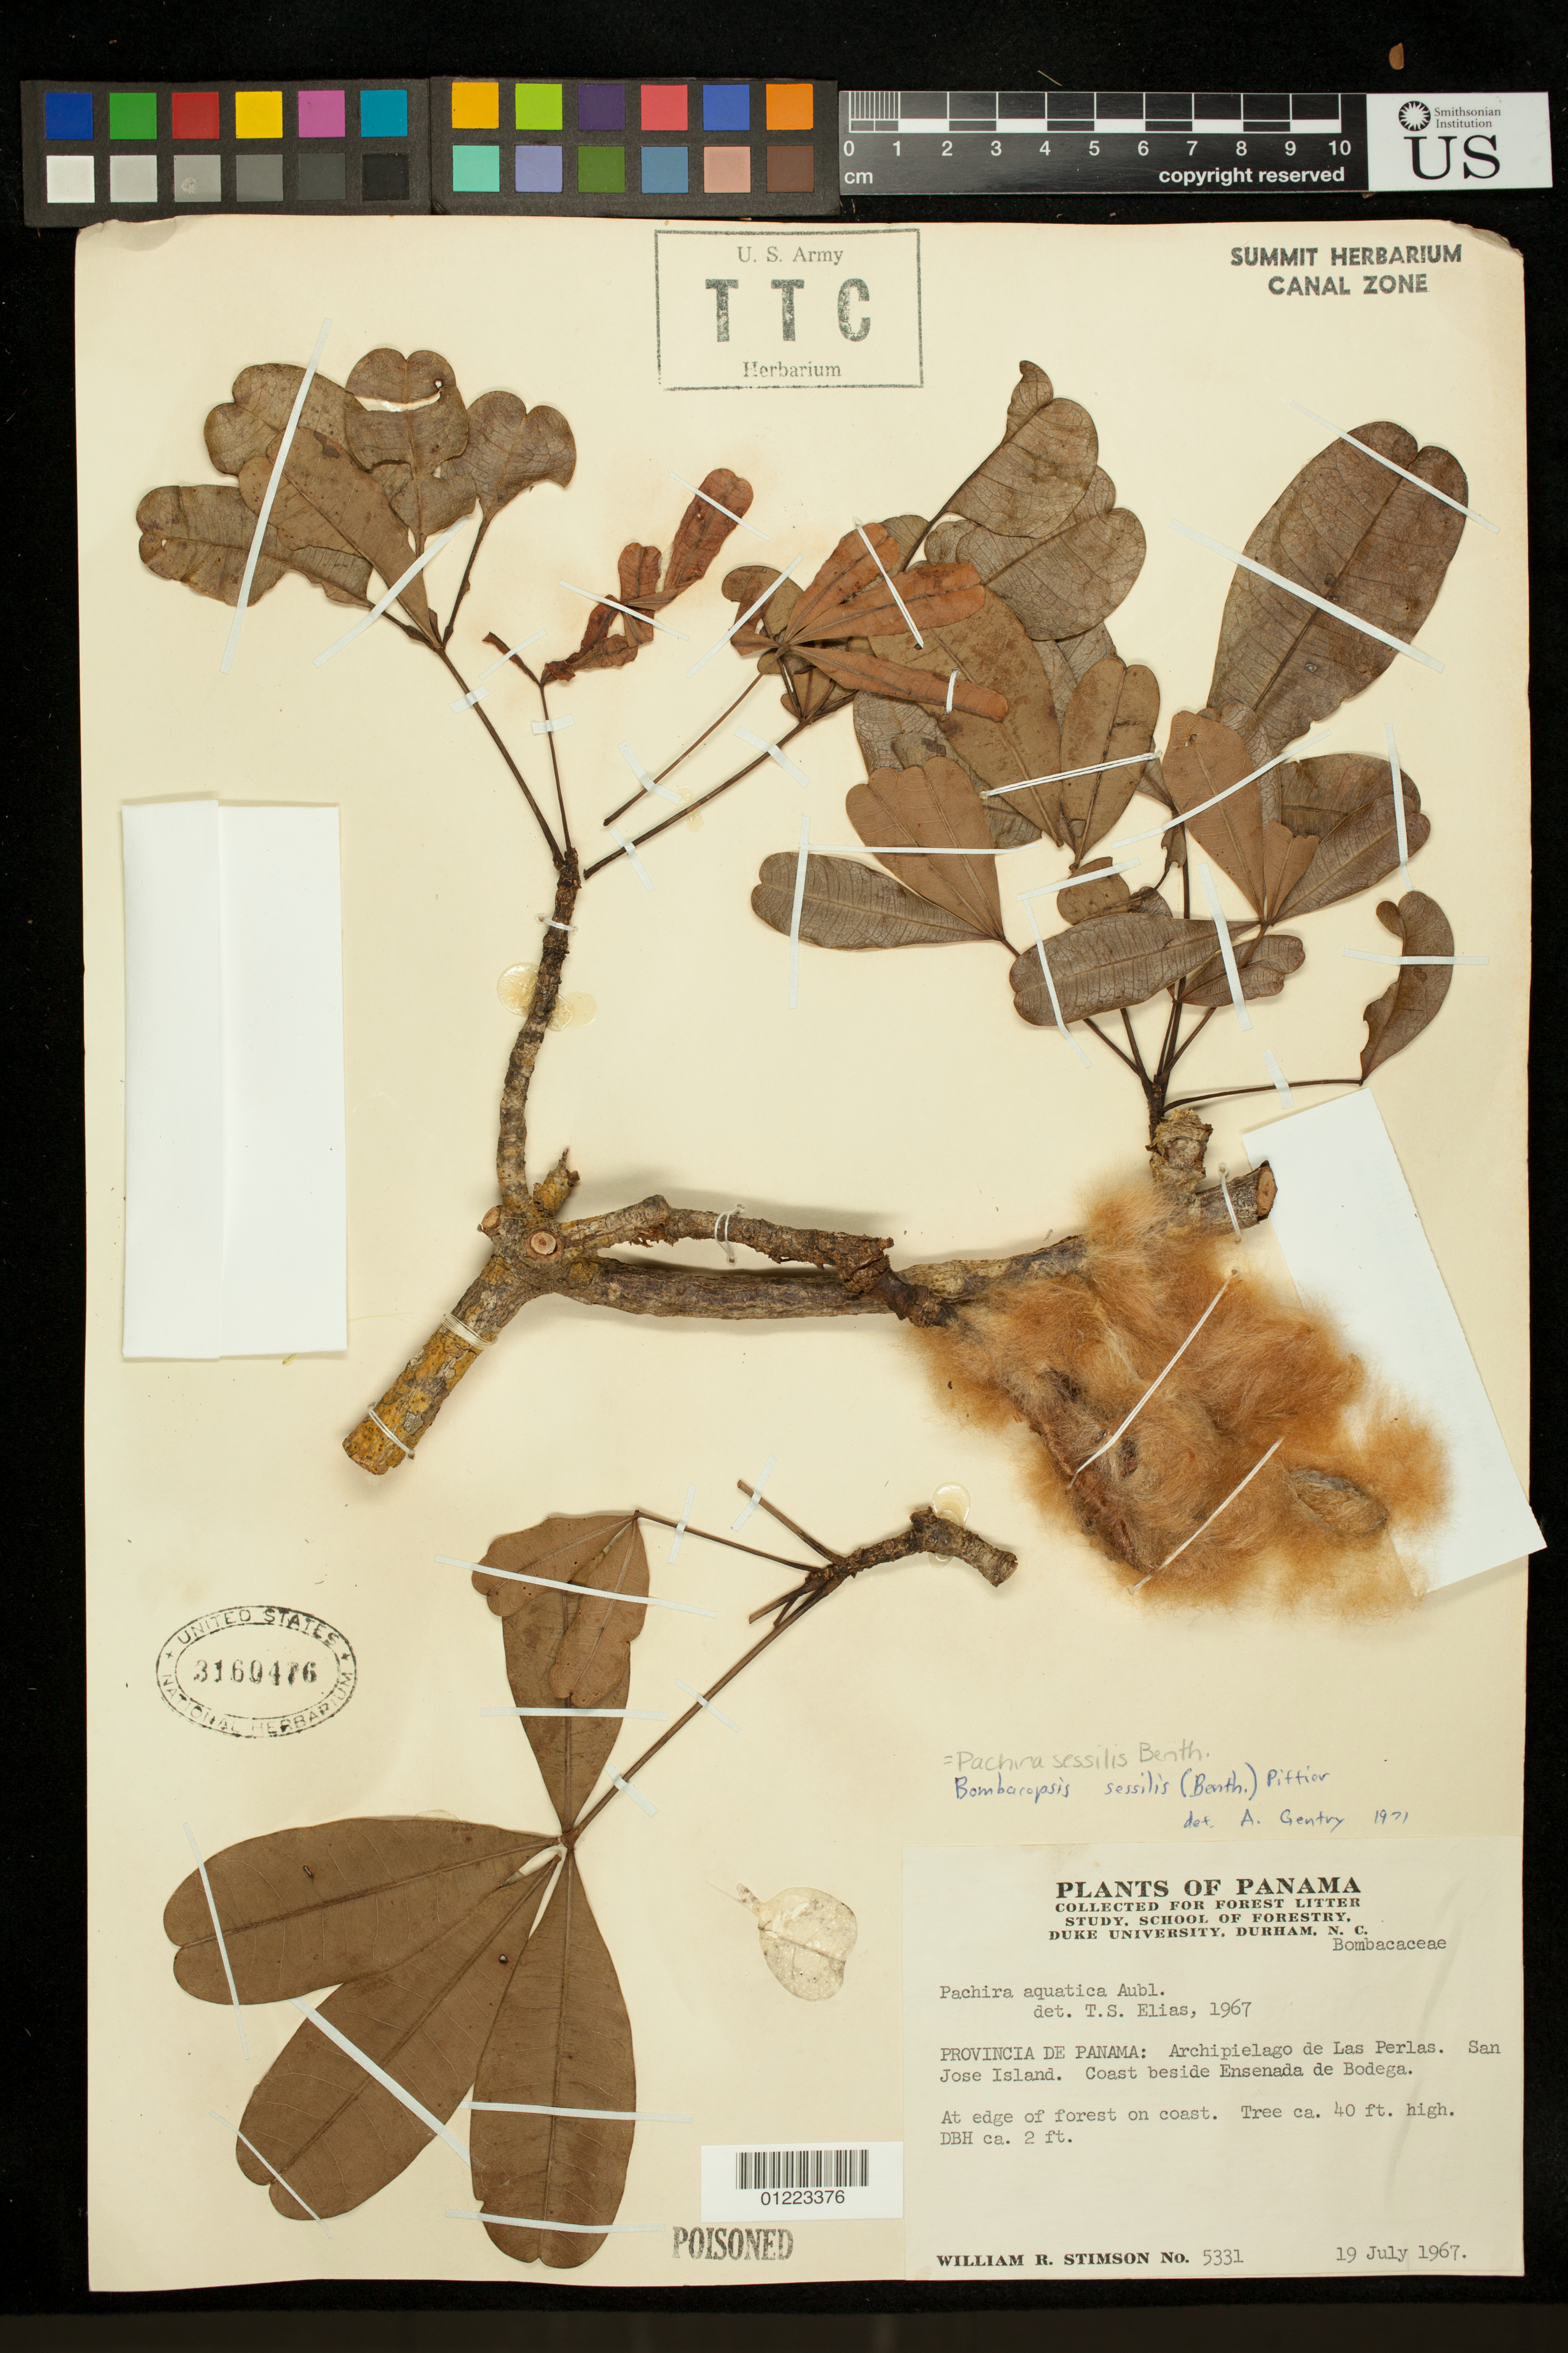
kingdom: Plantae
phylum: Tracheophyta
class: Magnoliopsida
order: Malvales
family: Malvaceae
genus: Pachira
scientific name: Pachira sessilis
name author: Benth.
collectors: W. R. Stimson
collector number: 5331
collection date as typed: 7/19/1967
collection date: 1967-07-19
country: Panama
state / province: Panamá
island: San José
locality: Provincia de Panama: Archipielago de Las Perlas. San Jose Island. Coast beside Ensenada de Bodega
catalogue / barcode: US 3160476